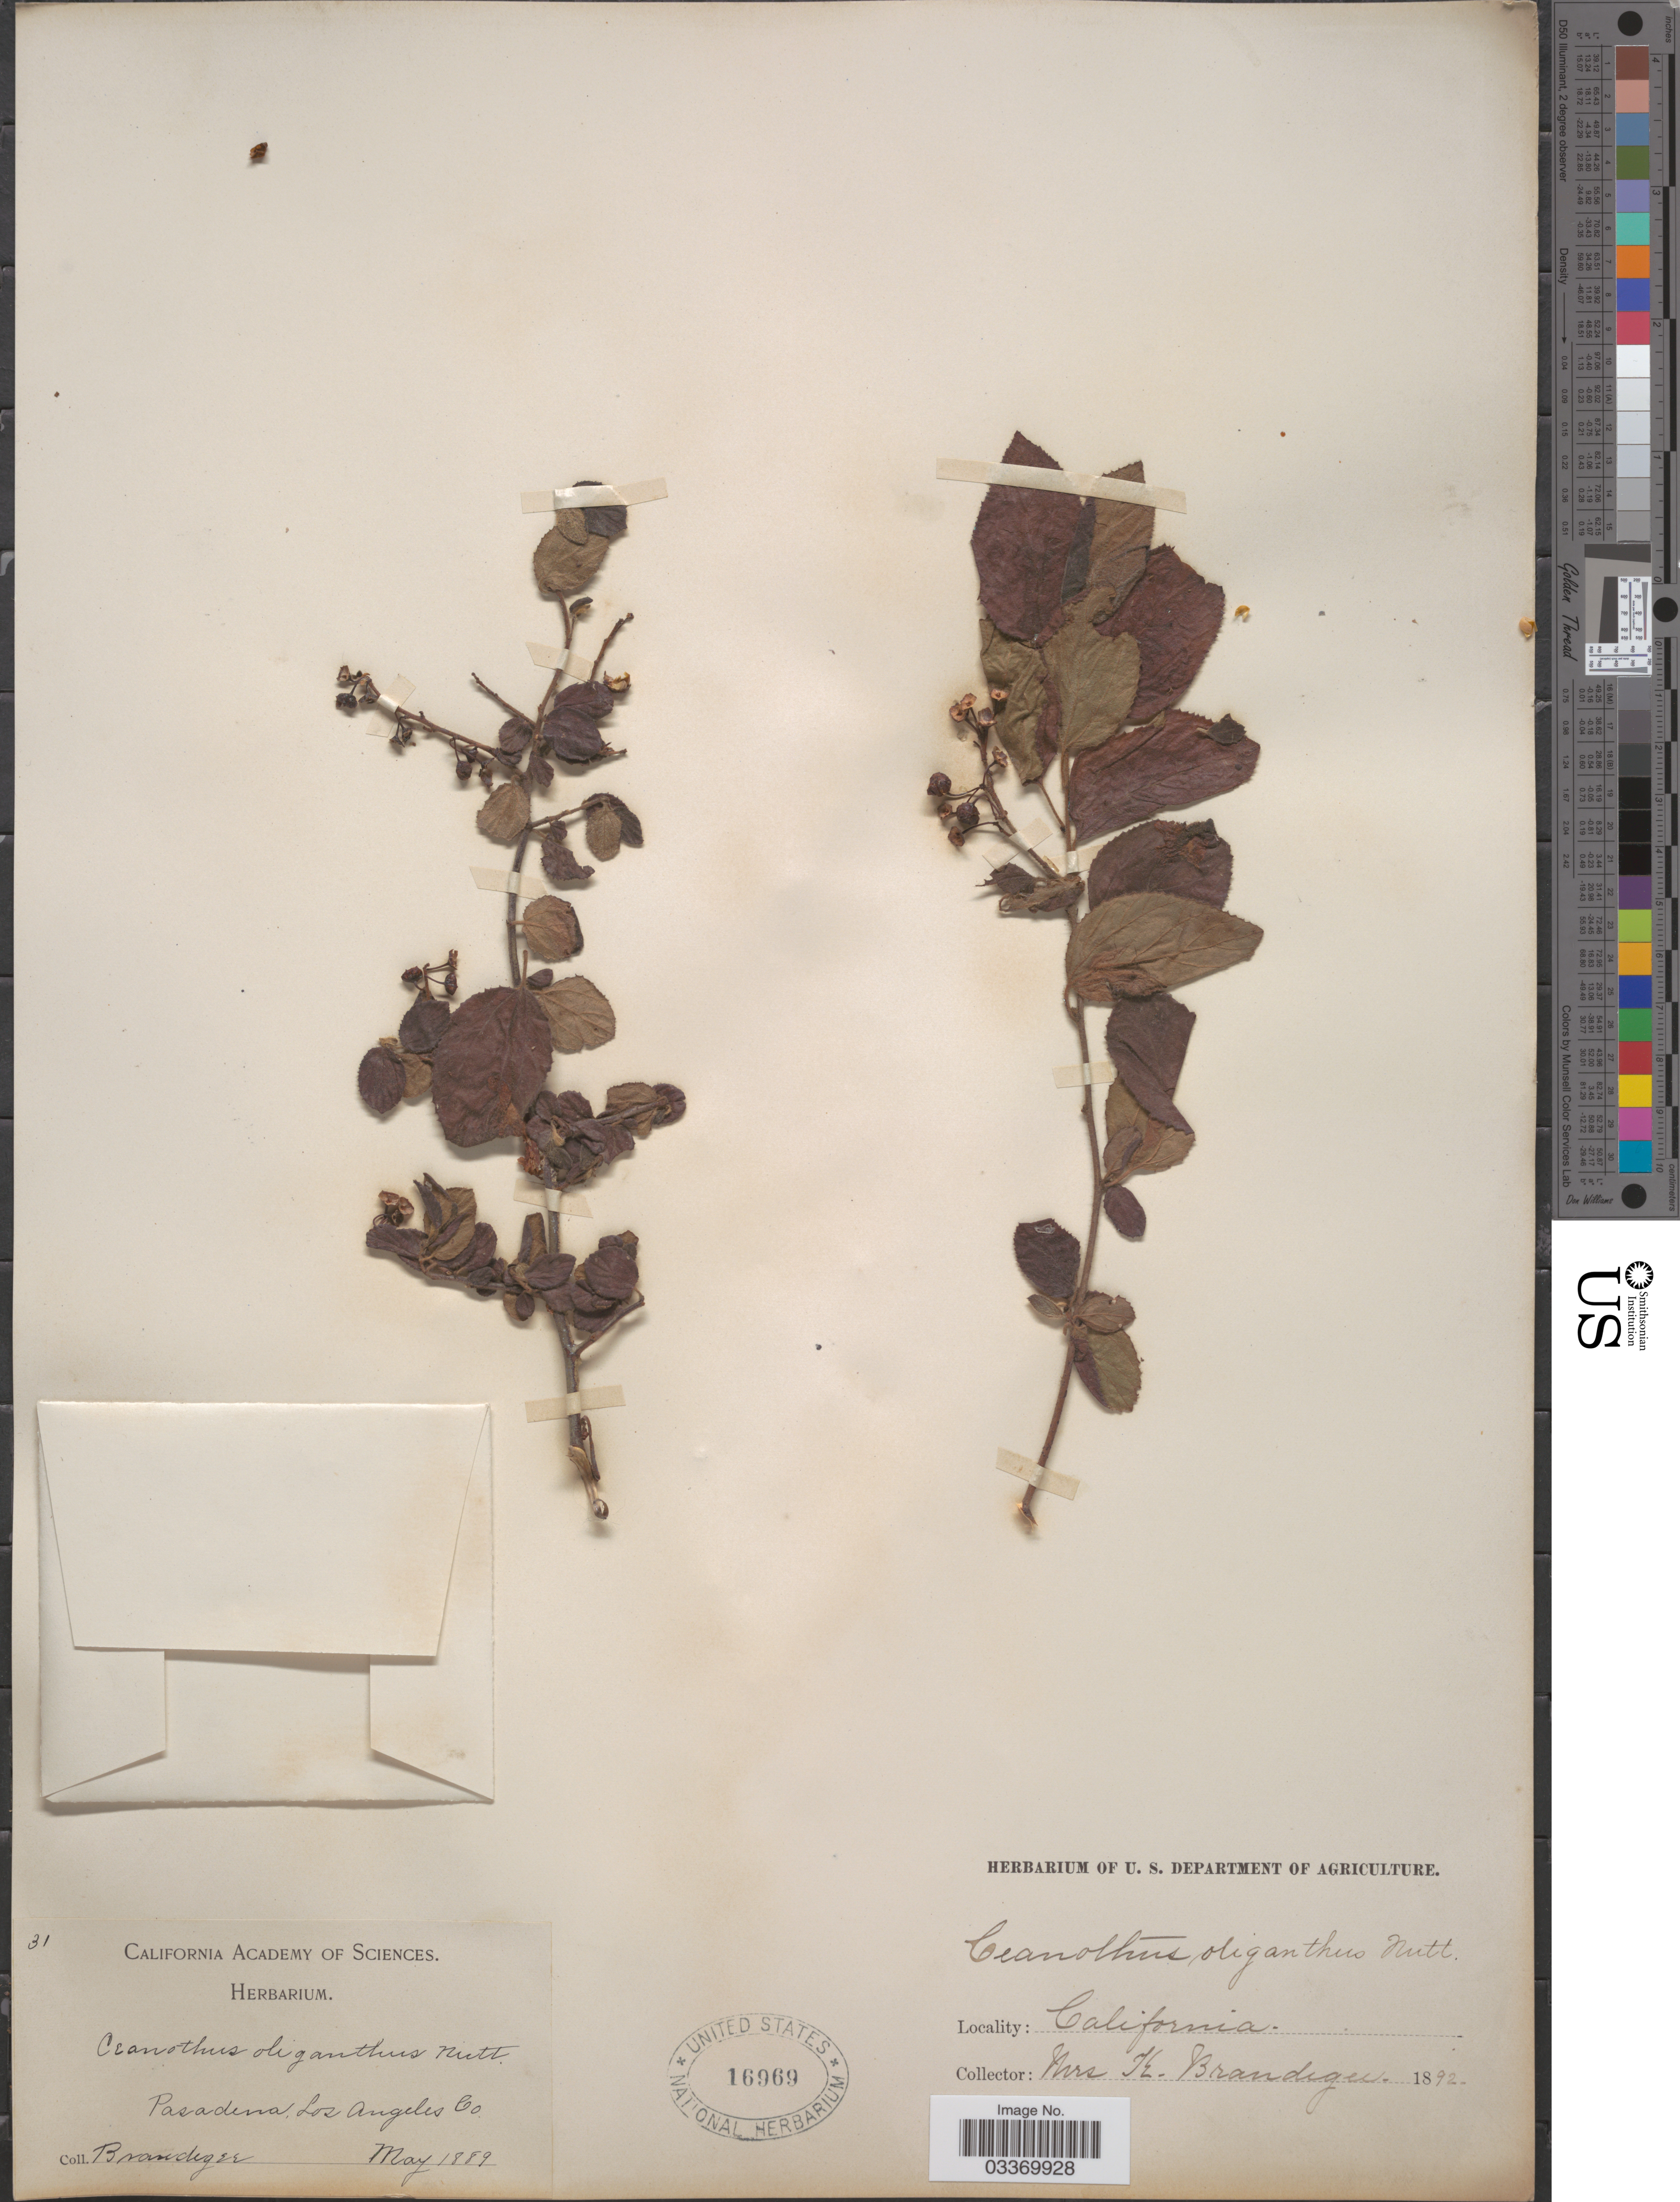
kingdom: Plantae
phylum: Tracheophyta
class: Magnoliopsida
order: Rosales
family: Rhamnaceae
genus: Ceanothus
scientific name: Ceanothus oliganthus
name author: Nutt.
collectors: K. Brandegee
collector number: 31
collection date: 1889-05/1892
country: United States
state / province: California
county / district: Los Angeles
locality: Pasadena, Los Angeles Co.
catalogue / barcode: US 16969